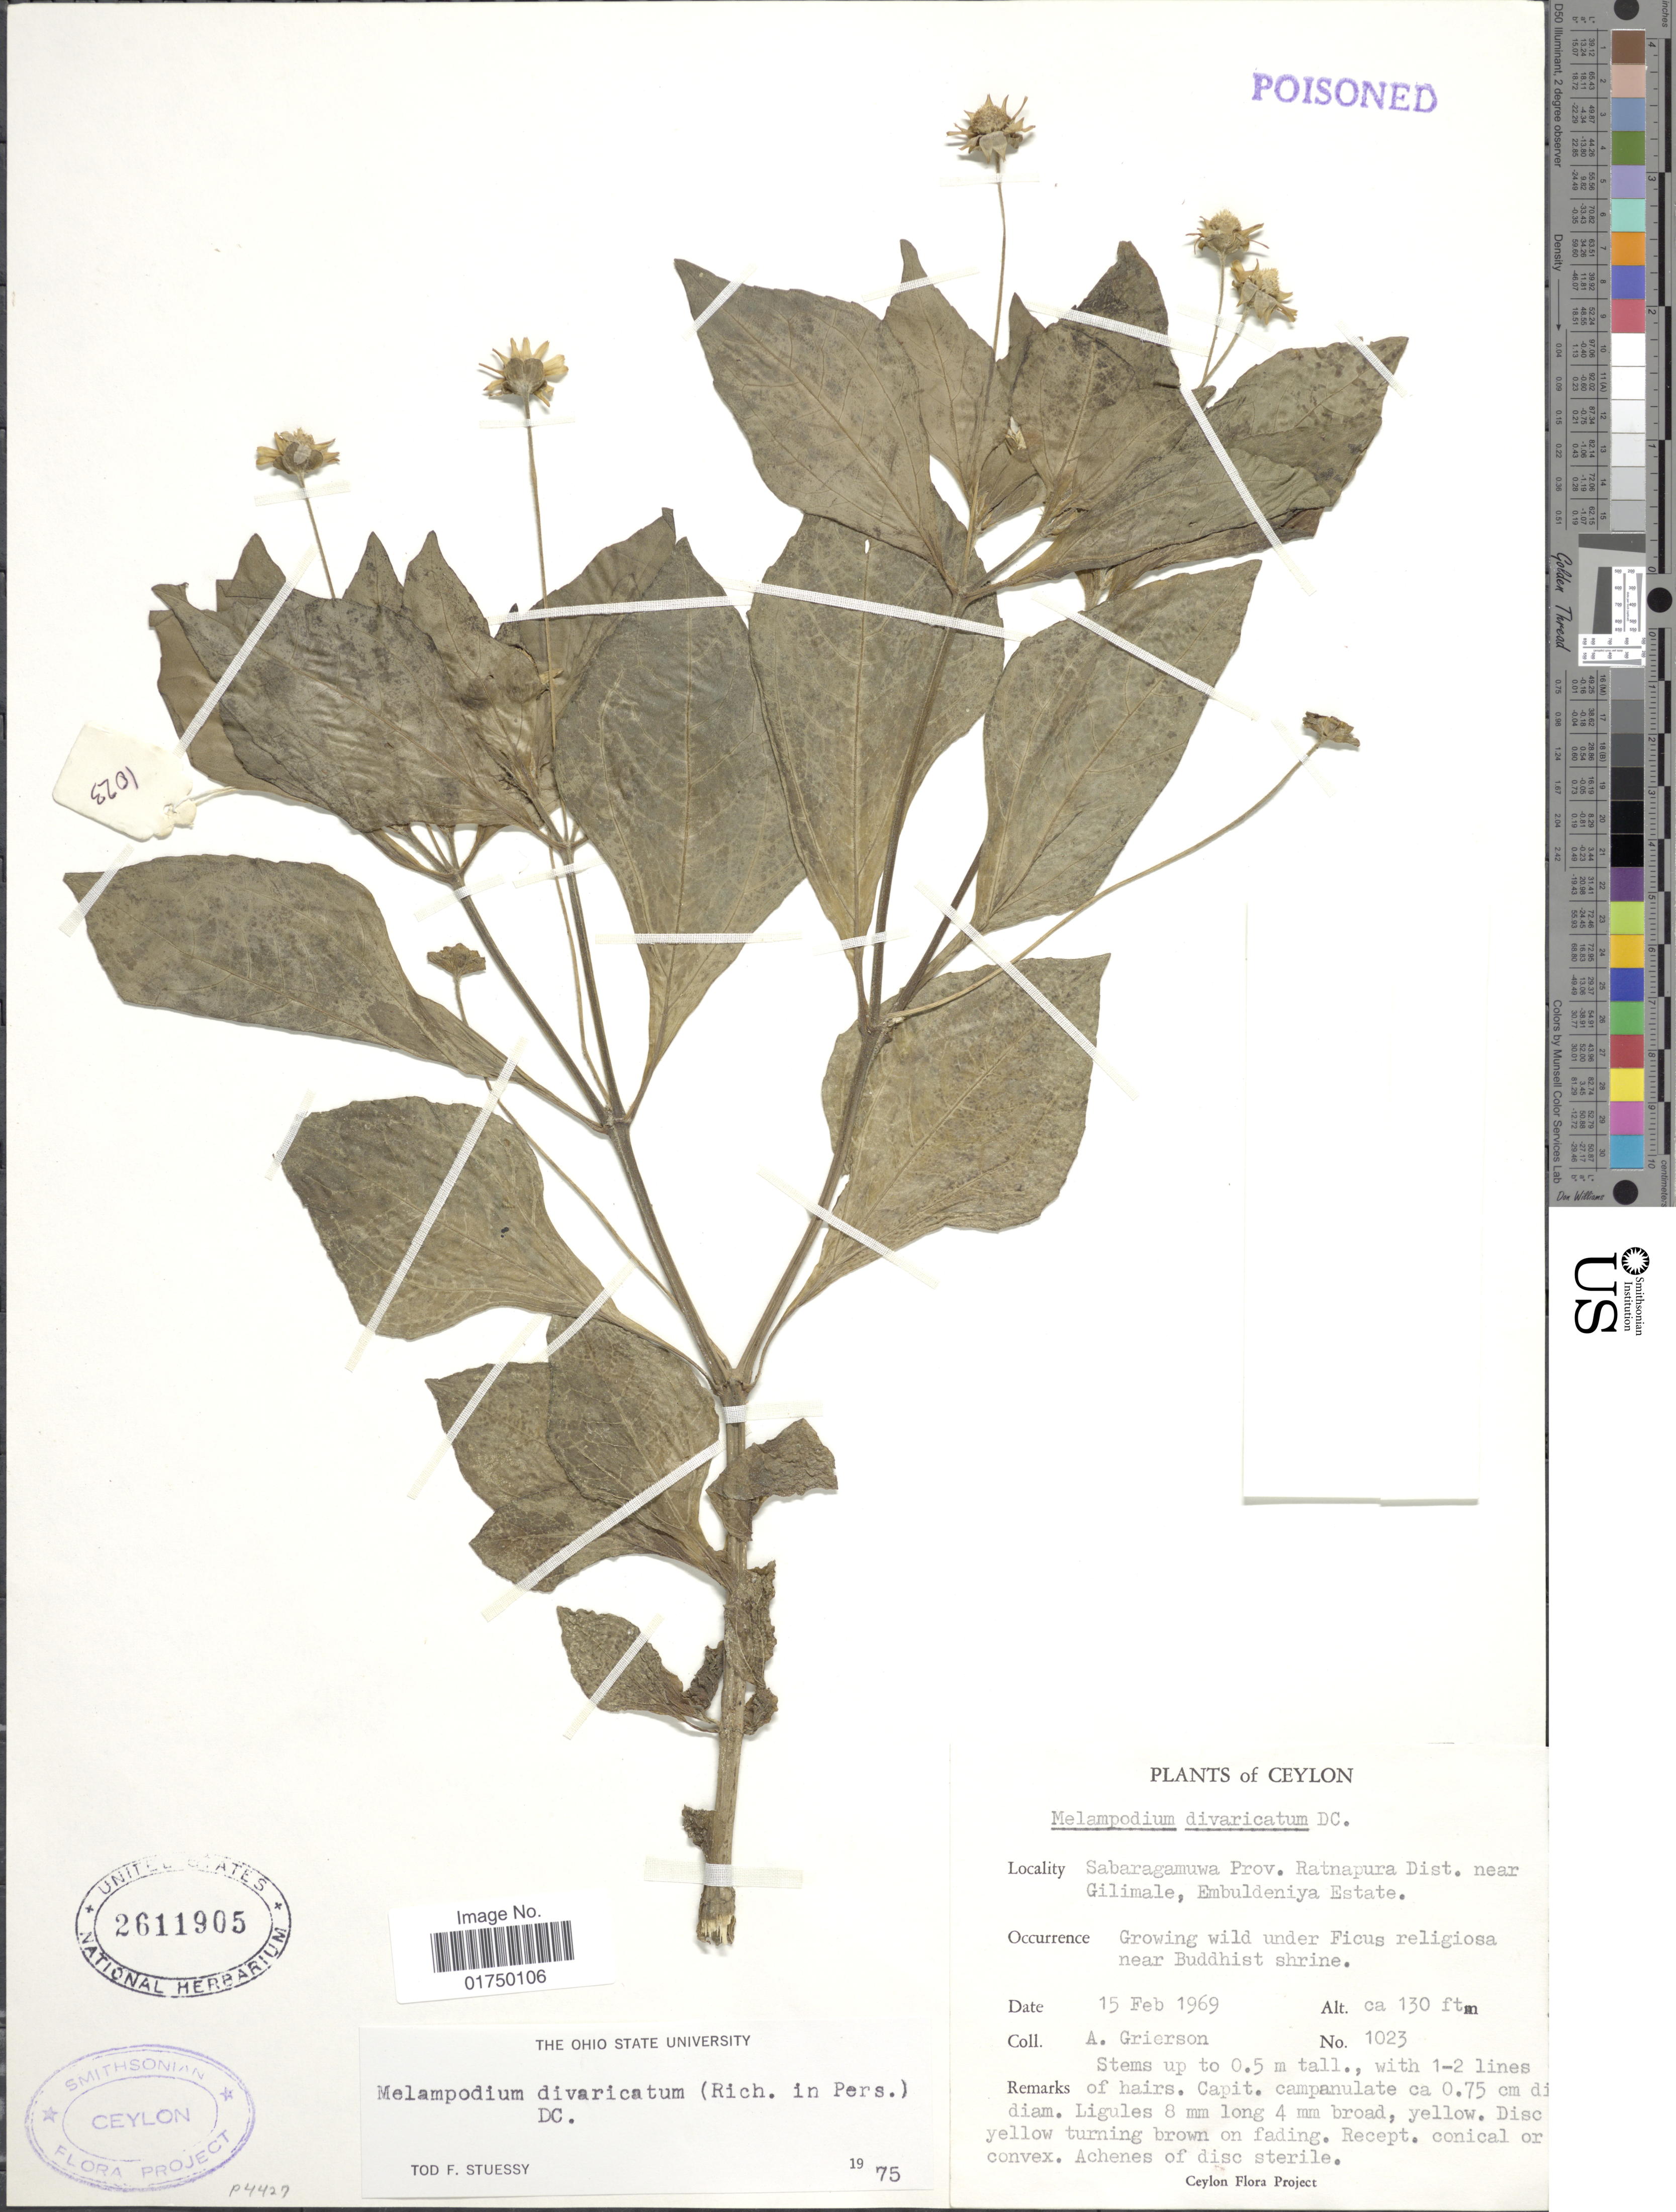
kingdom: Plantae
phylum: Tracheophyta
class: Magnoliopsida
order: Asterales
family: Asteraceae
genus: Melampodium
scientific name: Melampodium divaricatum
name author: (Rich.) DC.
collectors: A. Grierson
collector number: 1023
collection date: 1969-02-15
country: Sri Lanka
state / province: Sabaragamuwa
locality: Ceylon. Sabaragamuwa Prov. Ratnapura Dist. near Gilimale, Embuldeniya Estate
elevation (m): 40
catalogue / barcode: US 2611905